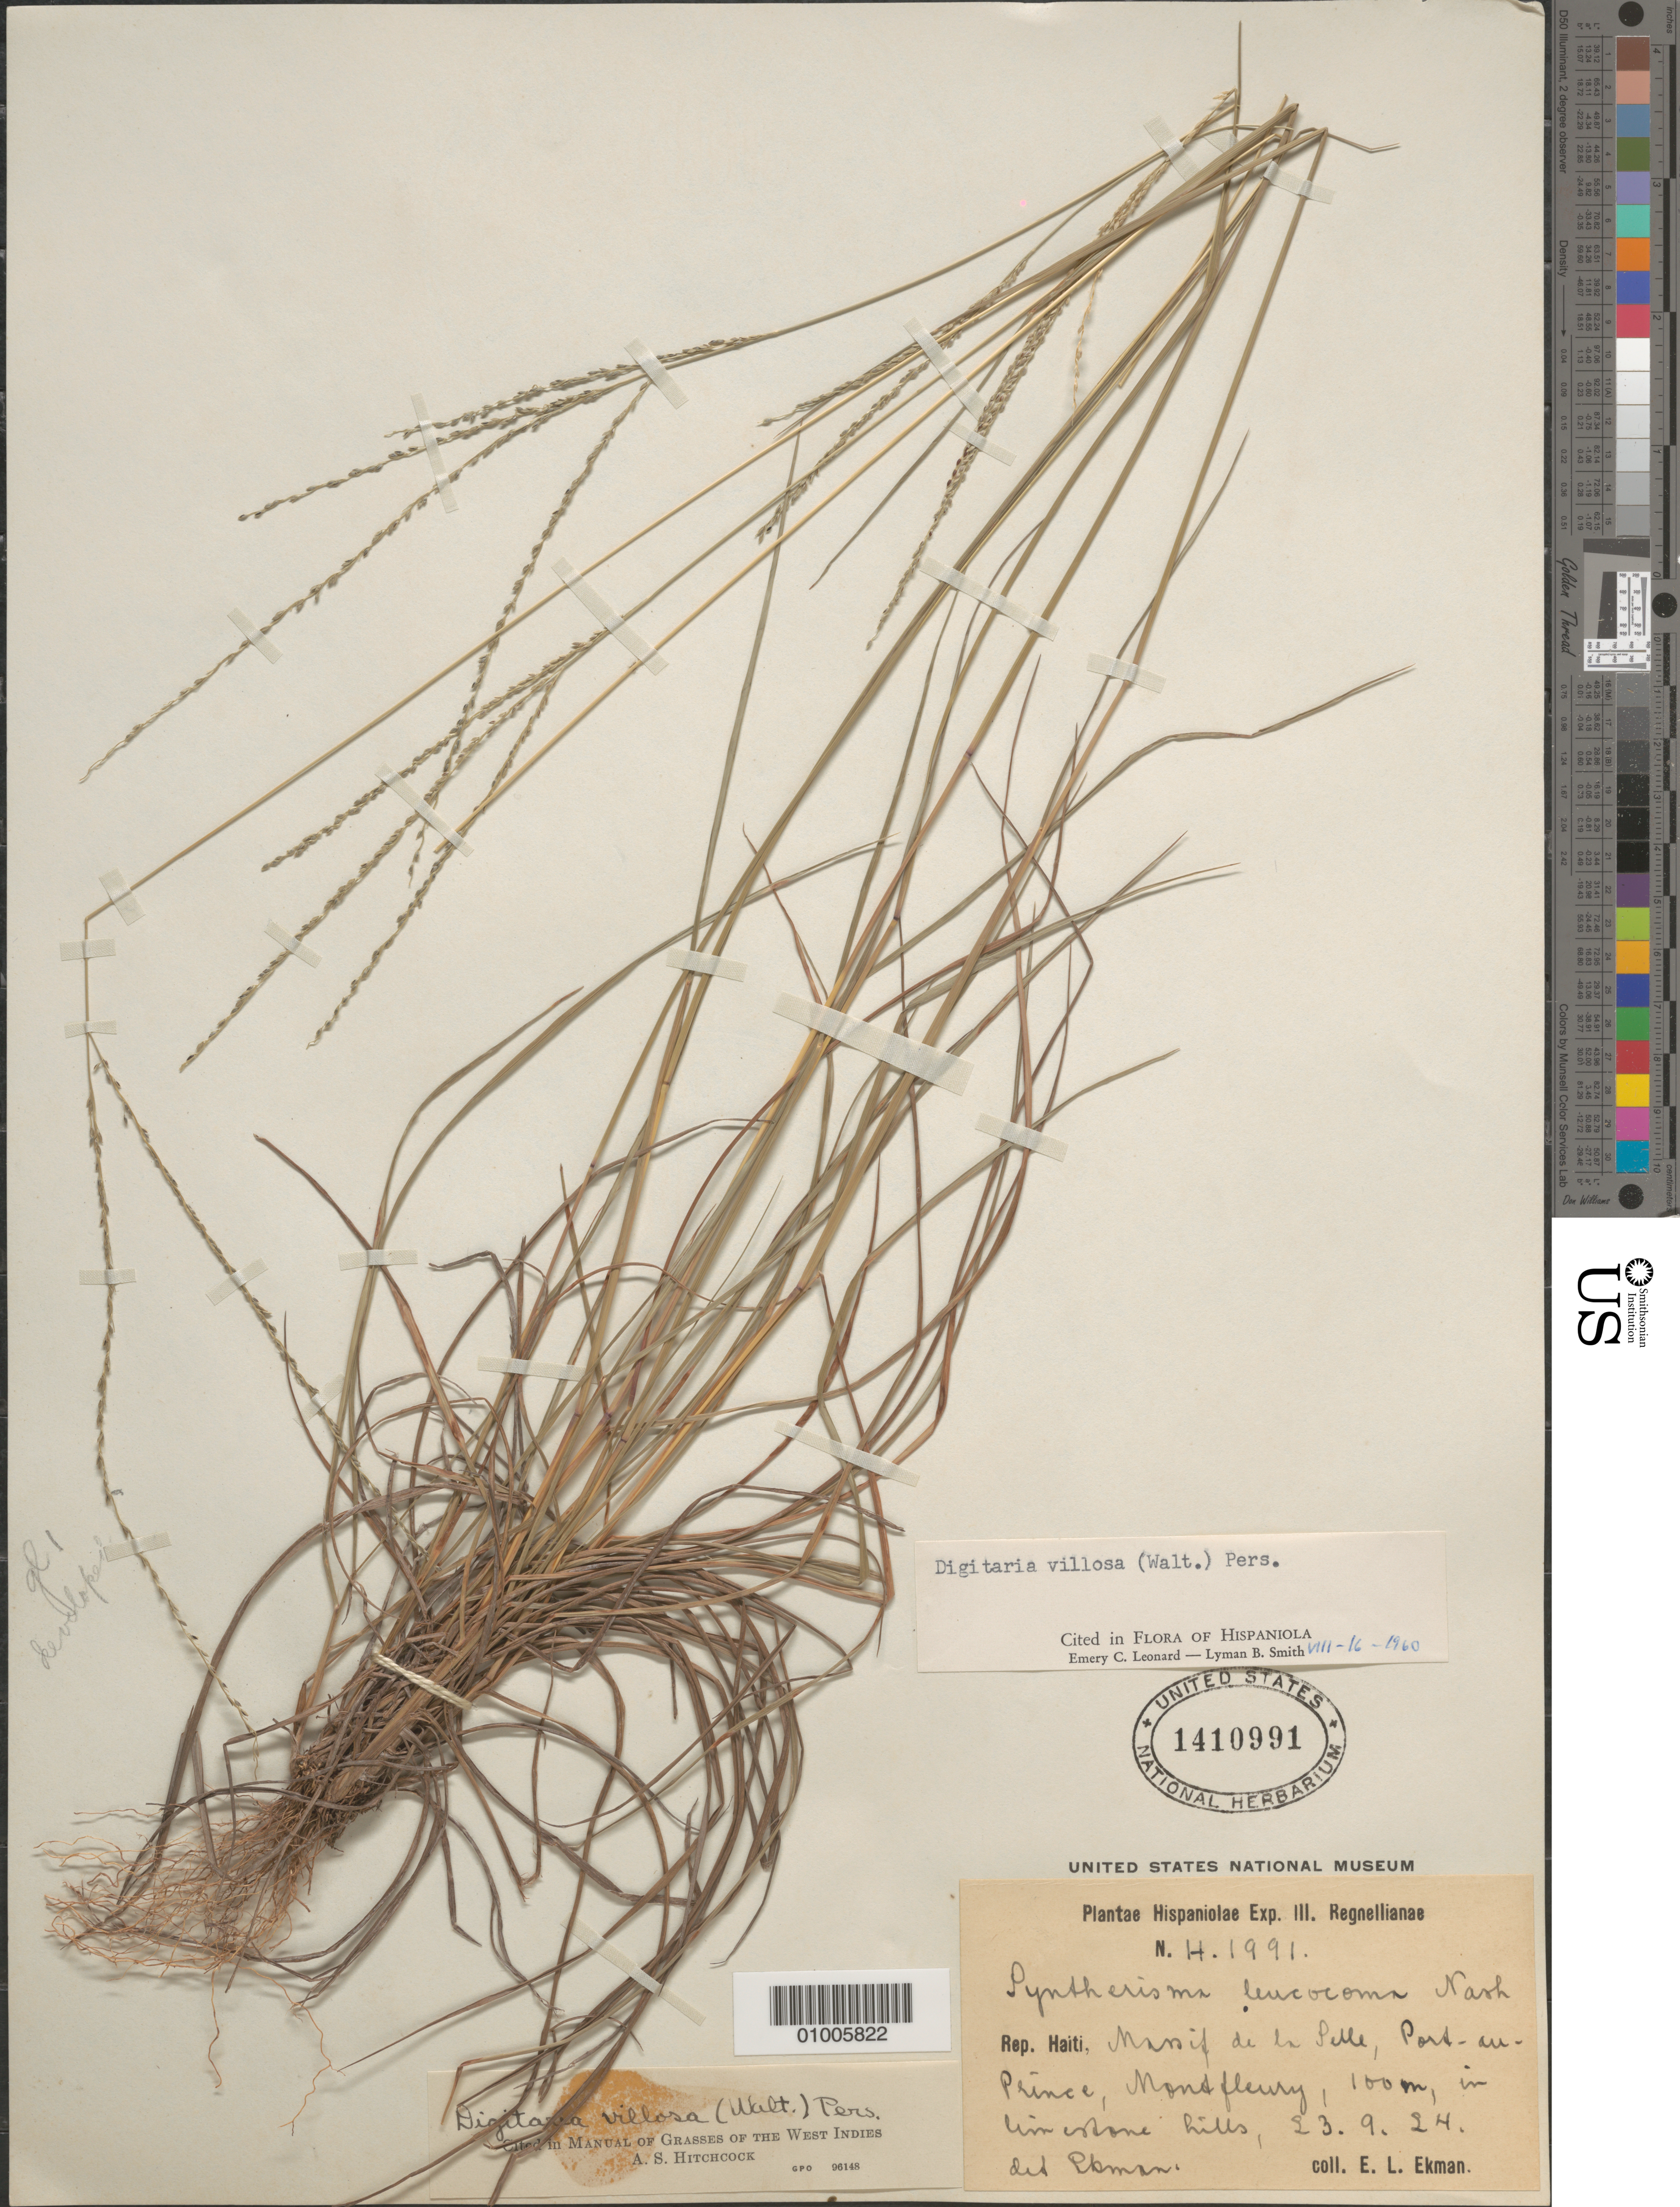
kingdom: Plantae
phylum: Tracheophyta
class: Liliopsida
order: Poales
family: Poaceae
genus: Digitaria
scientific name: Digitaria villosa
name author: (Walter) Pers.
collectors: E. L. Ekman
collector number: H 1991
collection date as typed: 03 Sep 1924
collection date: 1924-09-03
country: Haiti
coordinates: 0 N, 0 E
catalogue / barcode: US 1410991